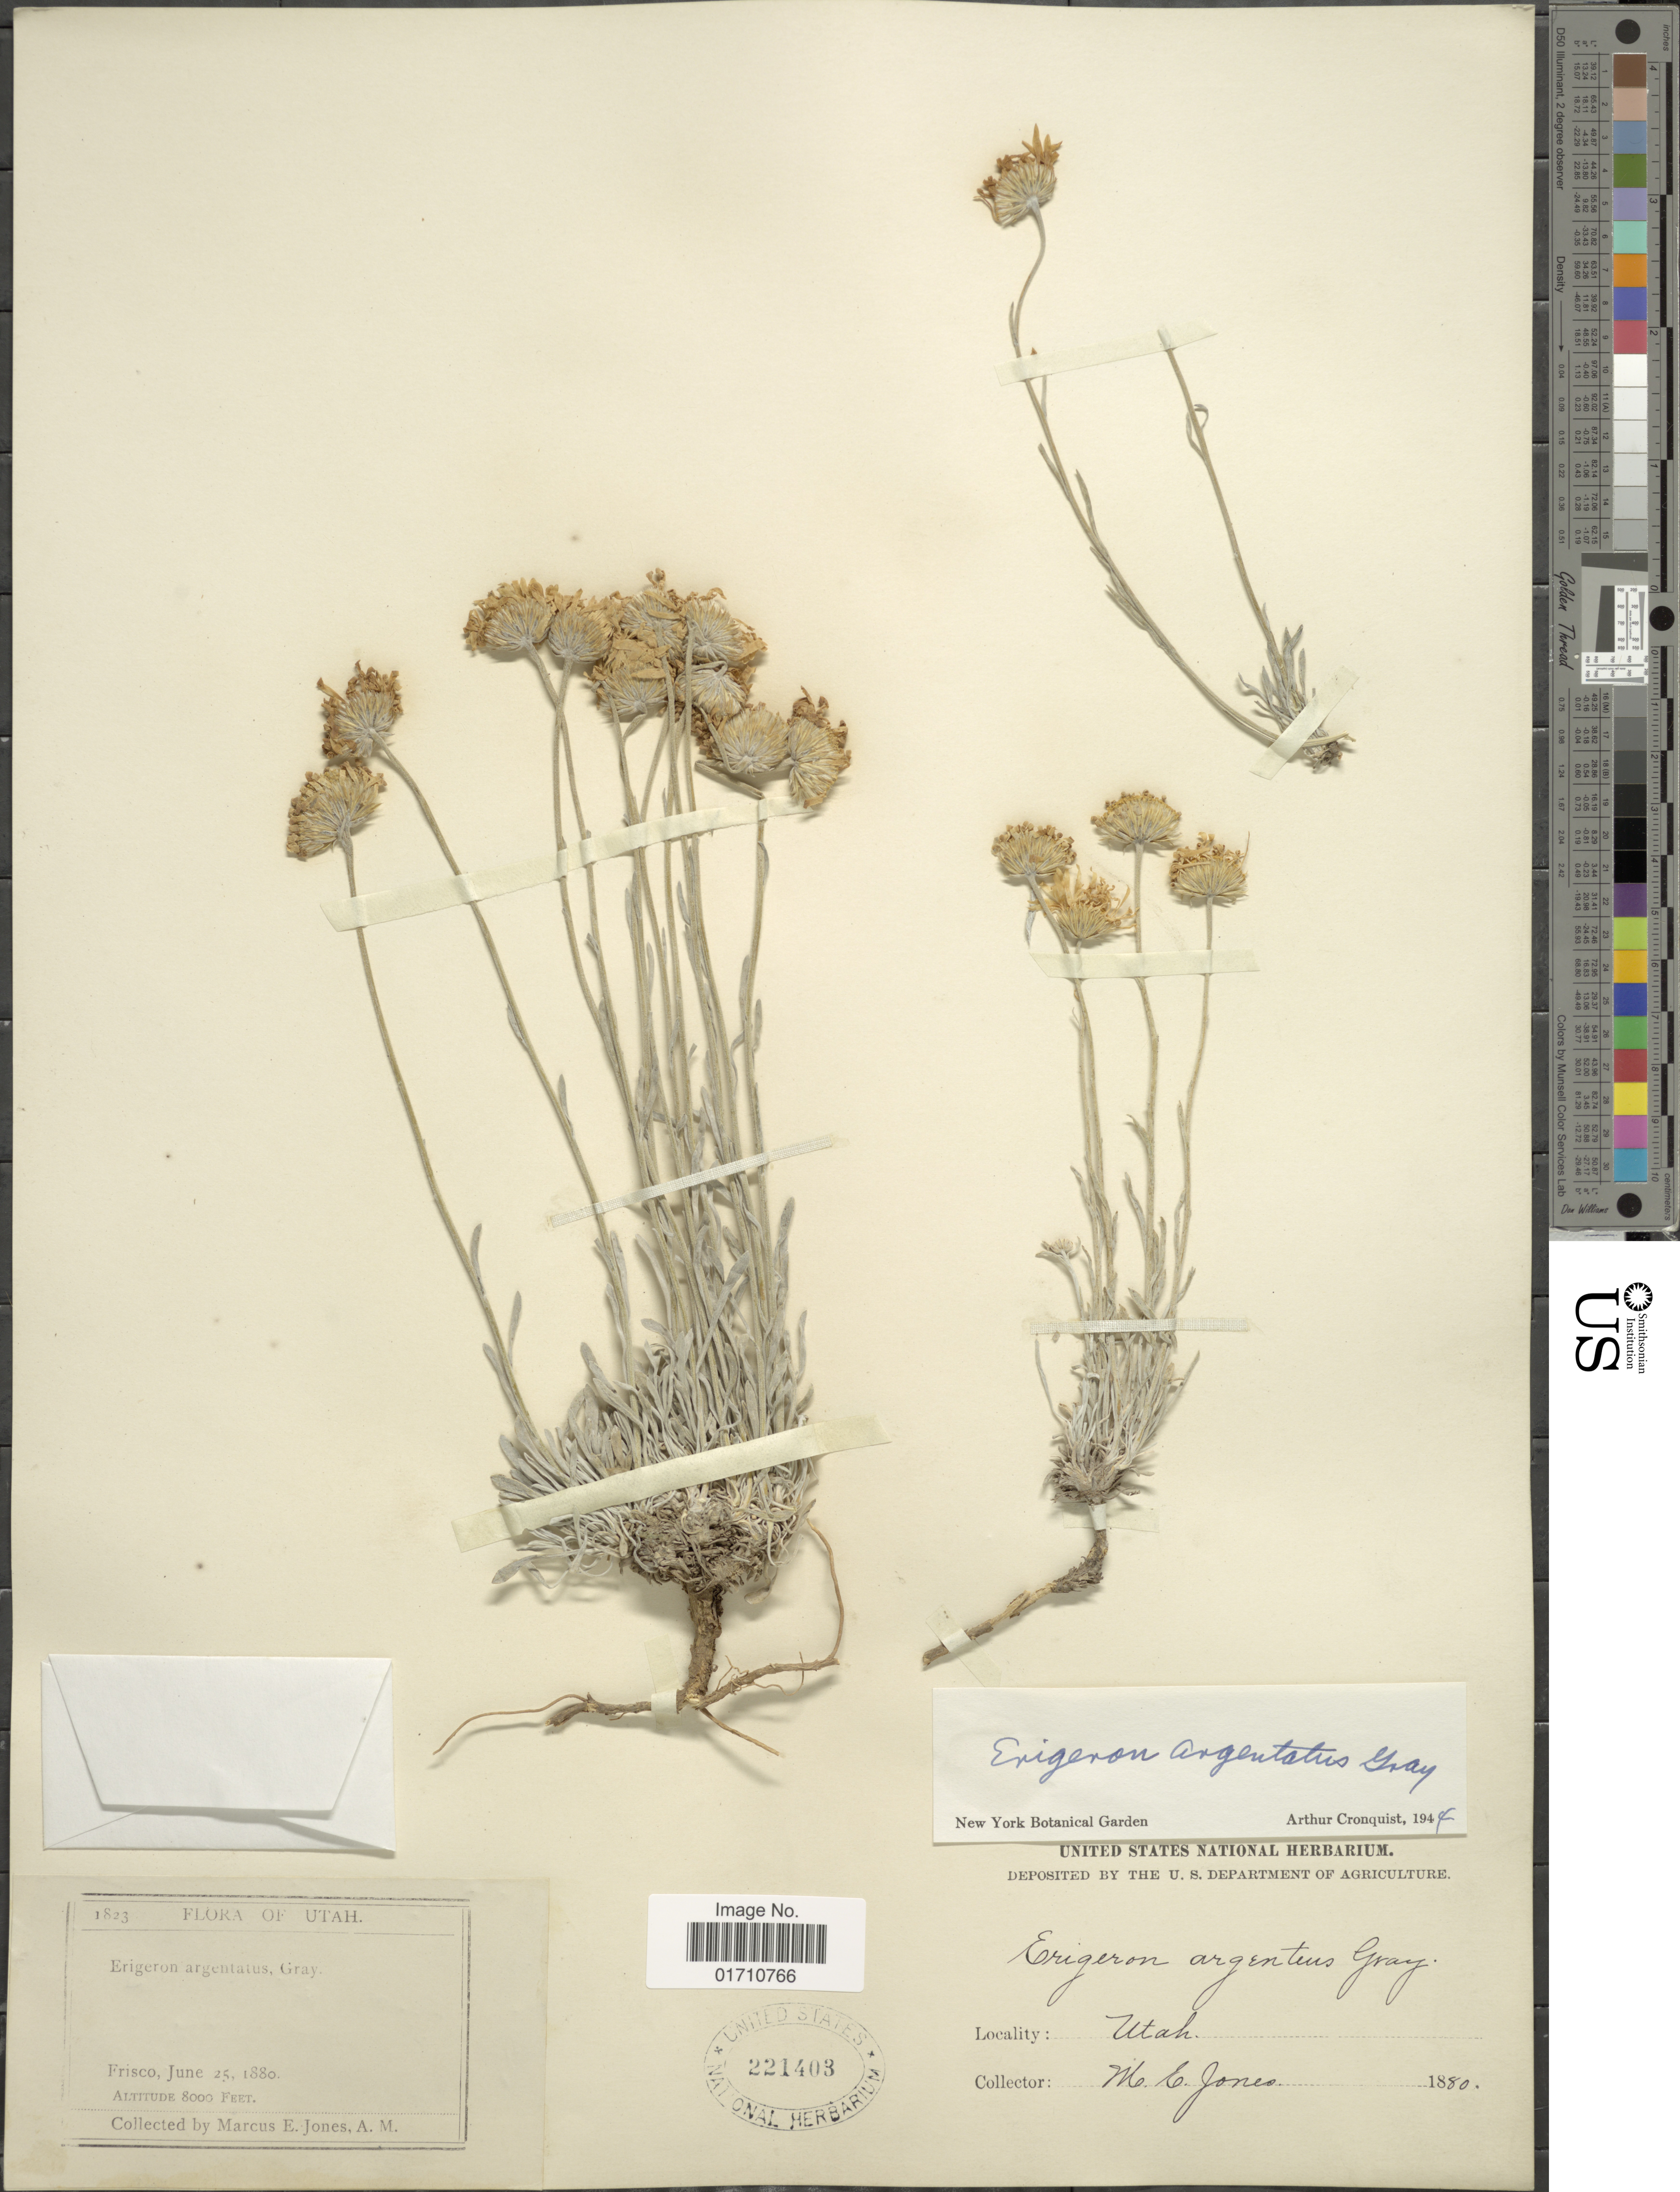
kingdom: Plantae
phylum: Tracheophyta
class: Magnoliopsida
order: Asterales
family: Asteraceae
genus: Erigeron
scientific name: Erigeron argentatus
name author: A. Gray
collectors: M. E. Jones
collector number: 1823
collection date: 1880-06-25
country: United States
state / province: Utah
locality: Frisco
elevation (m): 2438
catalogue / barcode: US 221403